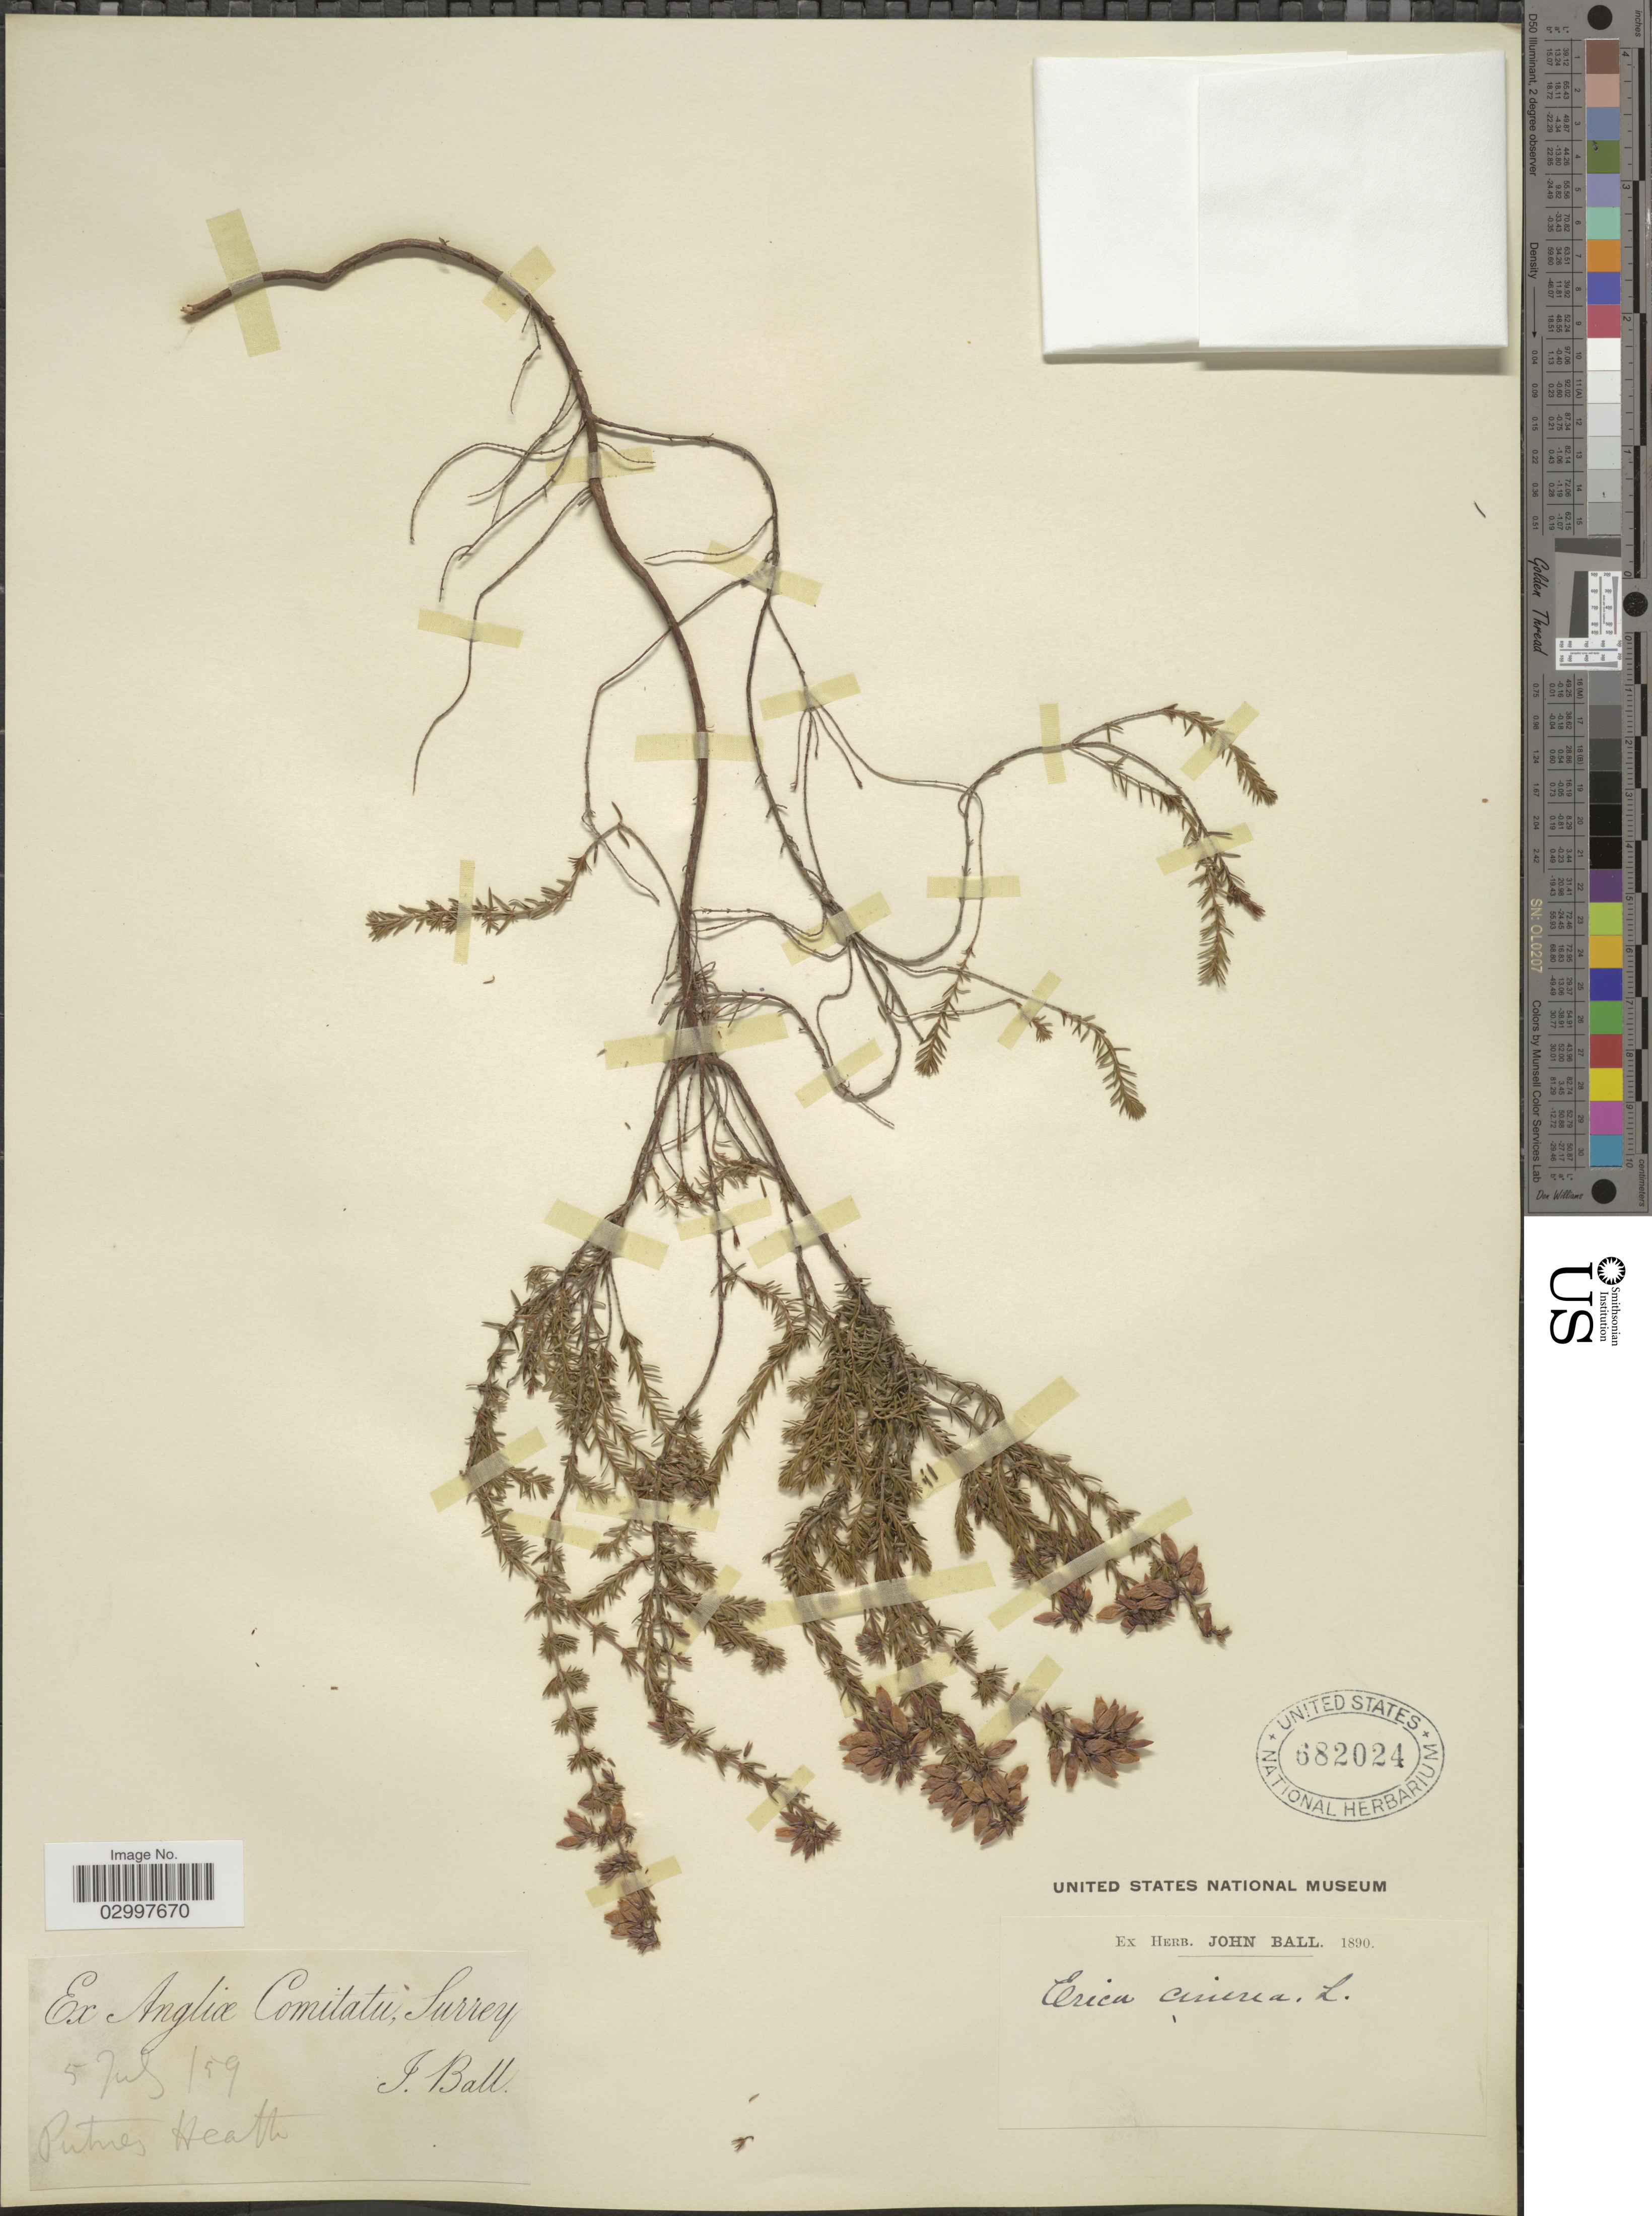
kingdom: Plantae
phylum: Tracheophyta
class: Magnoliopsida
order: Ericales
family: Ericaceae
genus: Erica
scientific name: Erica cinerea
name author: L.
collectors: J. Ball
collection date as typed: Transcribed d/m/y: 5/7/59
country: United Kingdom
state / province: England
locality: Angliae Comitatu, Surrey. Putney Heath.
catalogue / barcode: US 682024